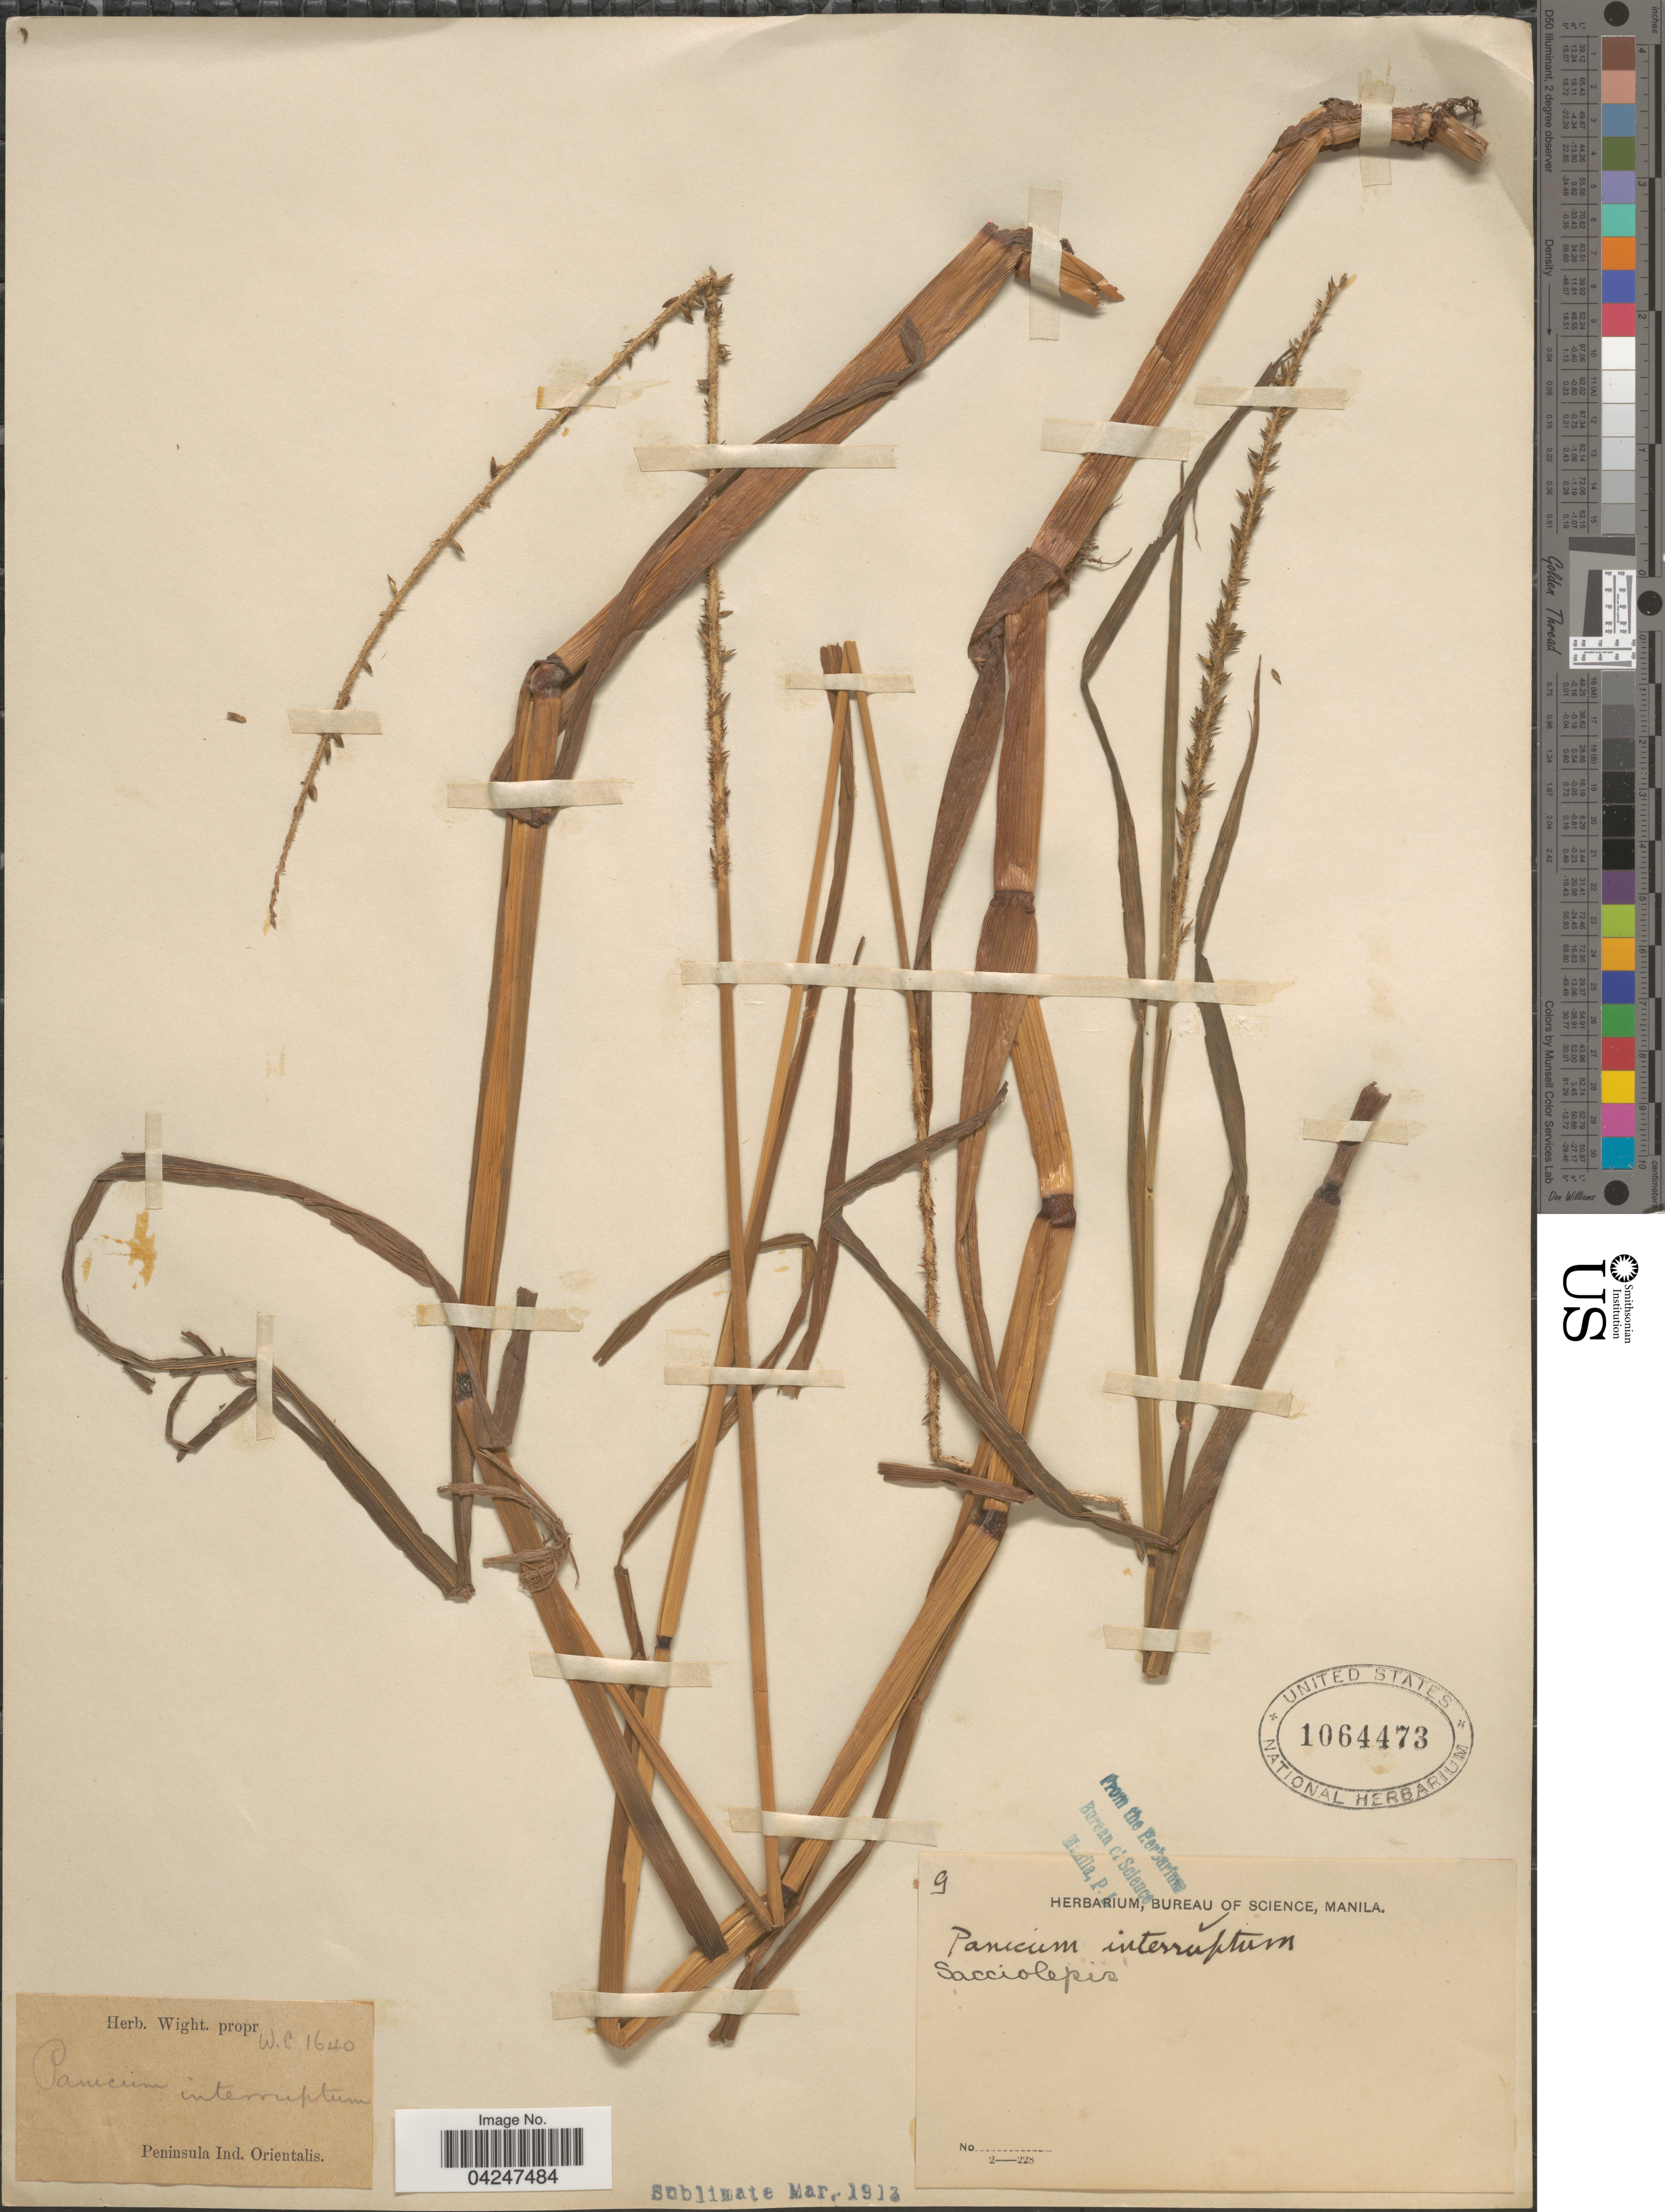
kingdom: Plantae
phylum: Tracheophyta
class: Liliopsida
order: Poales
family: Poaceae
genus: Sacciolepis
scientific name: Sacciolepis interrupta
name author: (Willd.) Stapf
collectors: ex Herb. Wight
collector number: W.C.1640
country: India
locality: Peninsula Ind. Orientalis.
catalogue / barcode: US 1064473